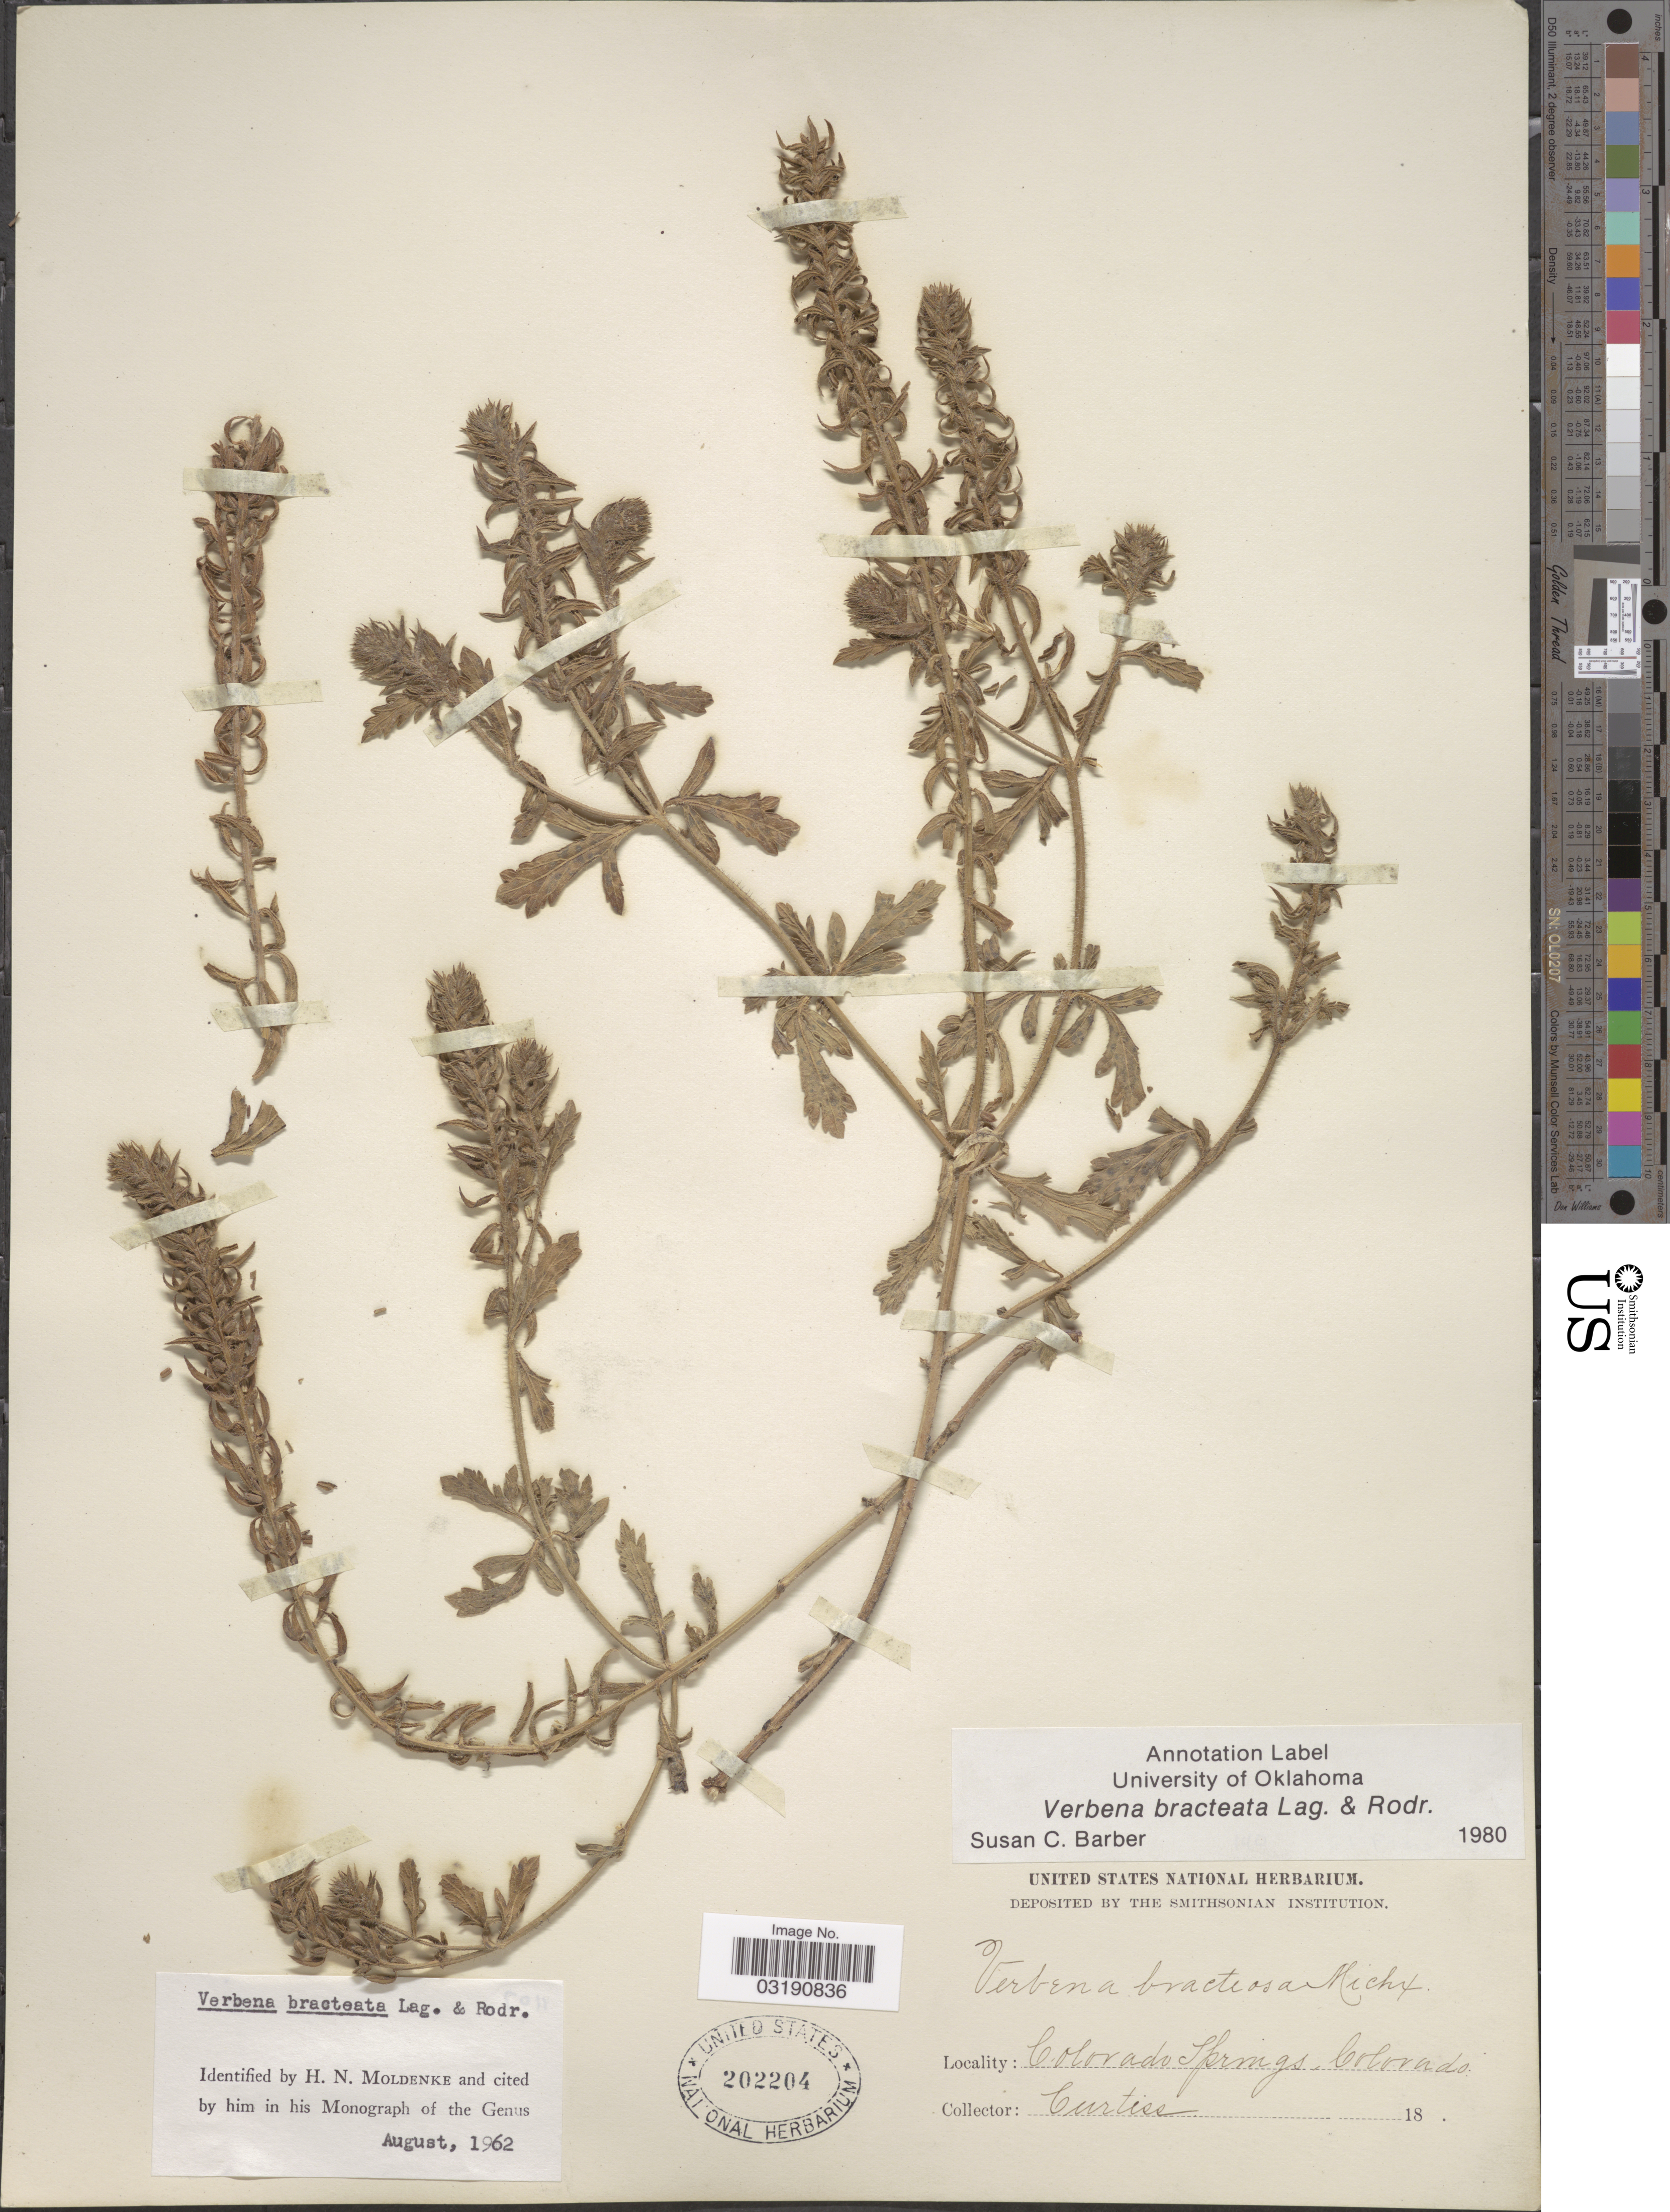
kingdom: Plantae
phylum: Tracheophyta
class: Magnoliopsida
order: Lamiales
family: Verbenaceae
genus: Verbena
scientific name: Verbena bracteata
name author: Cav. ex Lag. & Rodr.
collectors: -. Curtiss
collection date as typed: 18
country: United States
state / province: Colorado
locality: Colorado Springs.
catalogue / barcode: US 202204